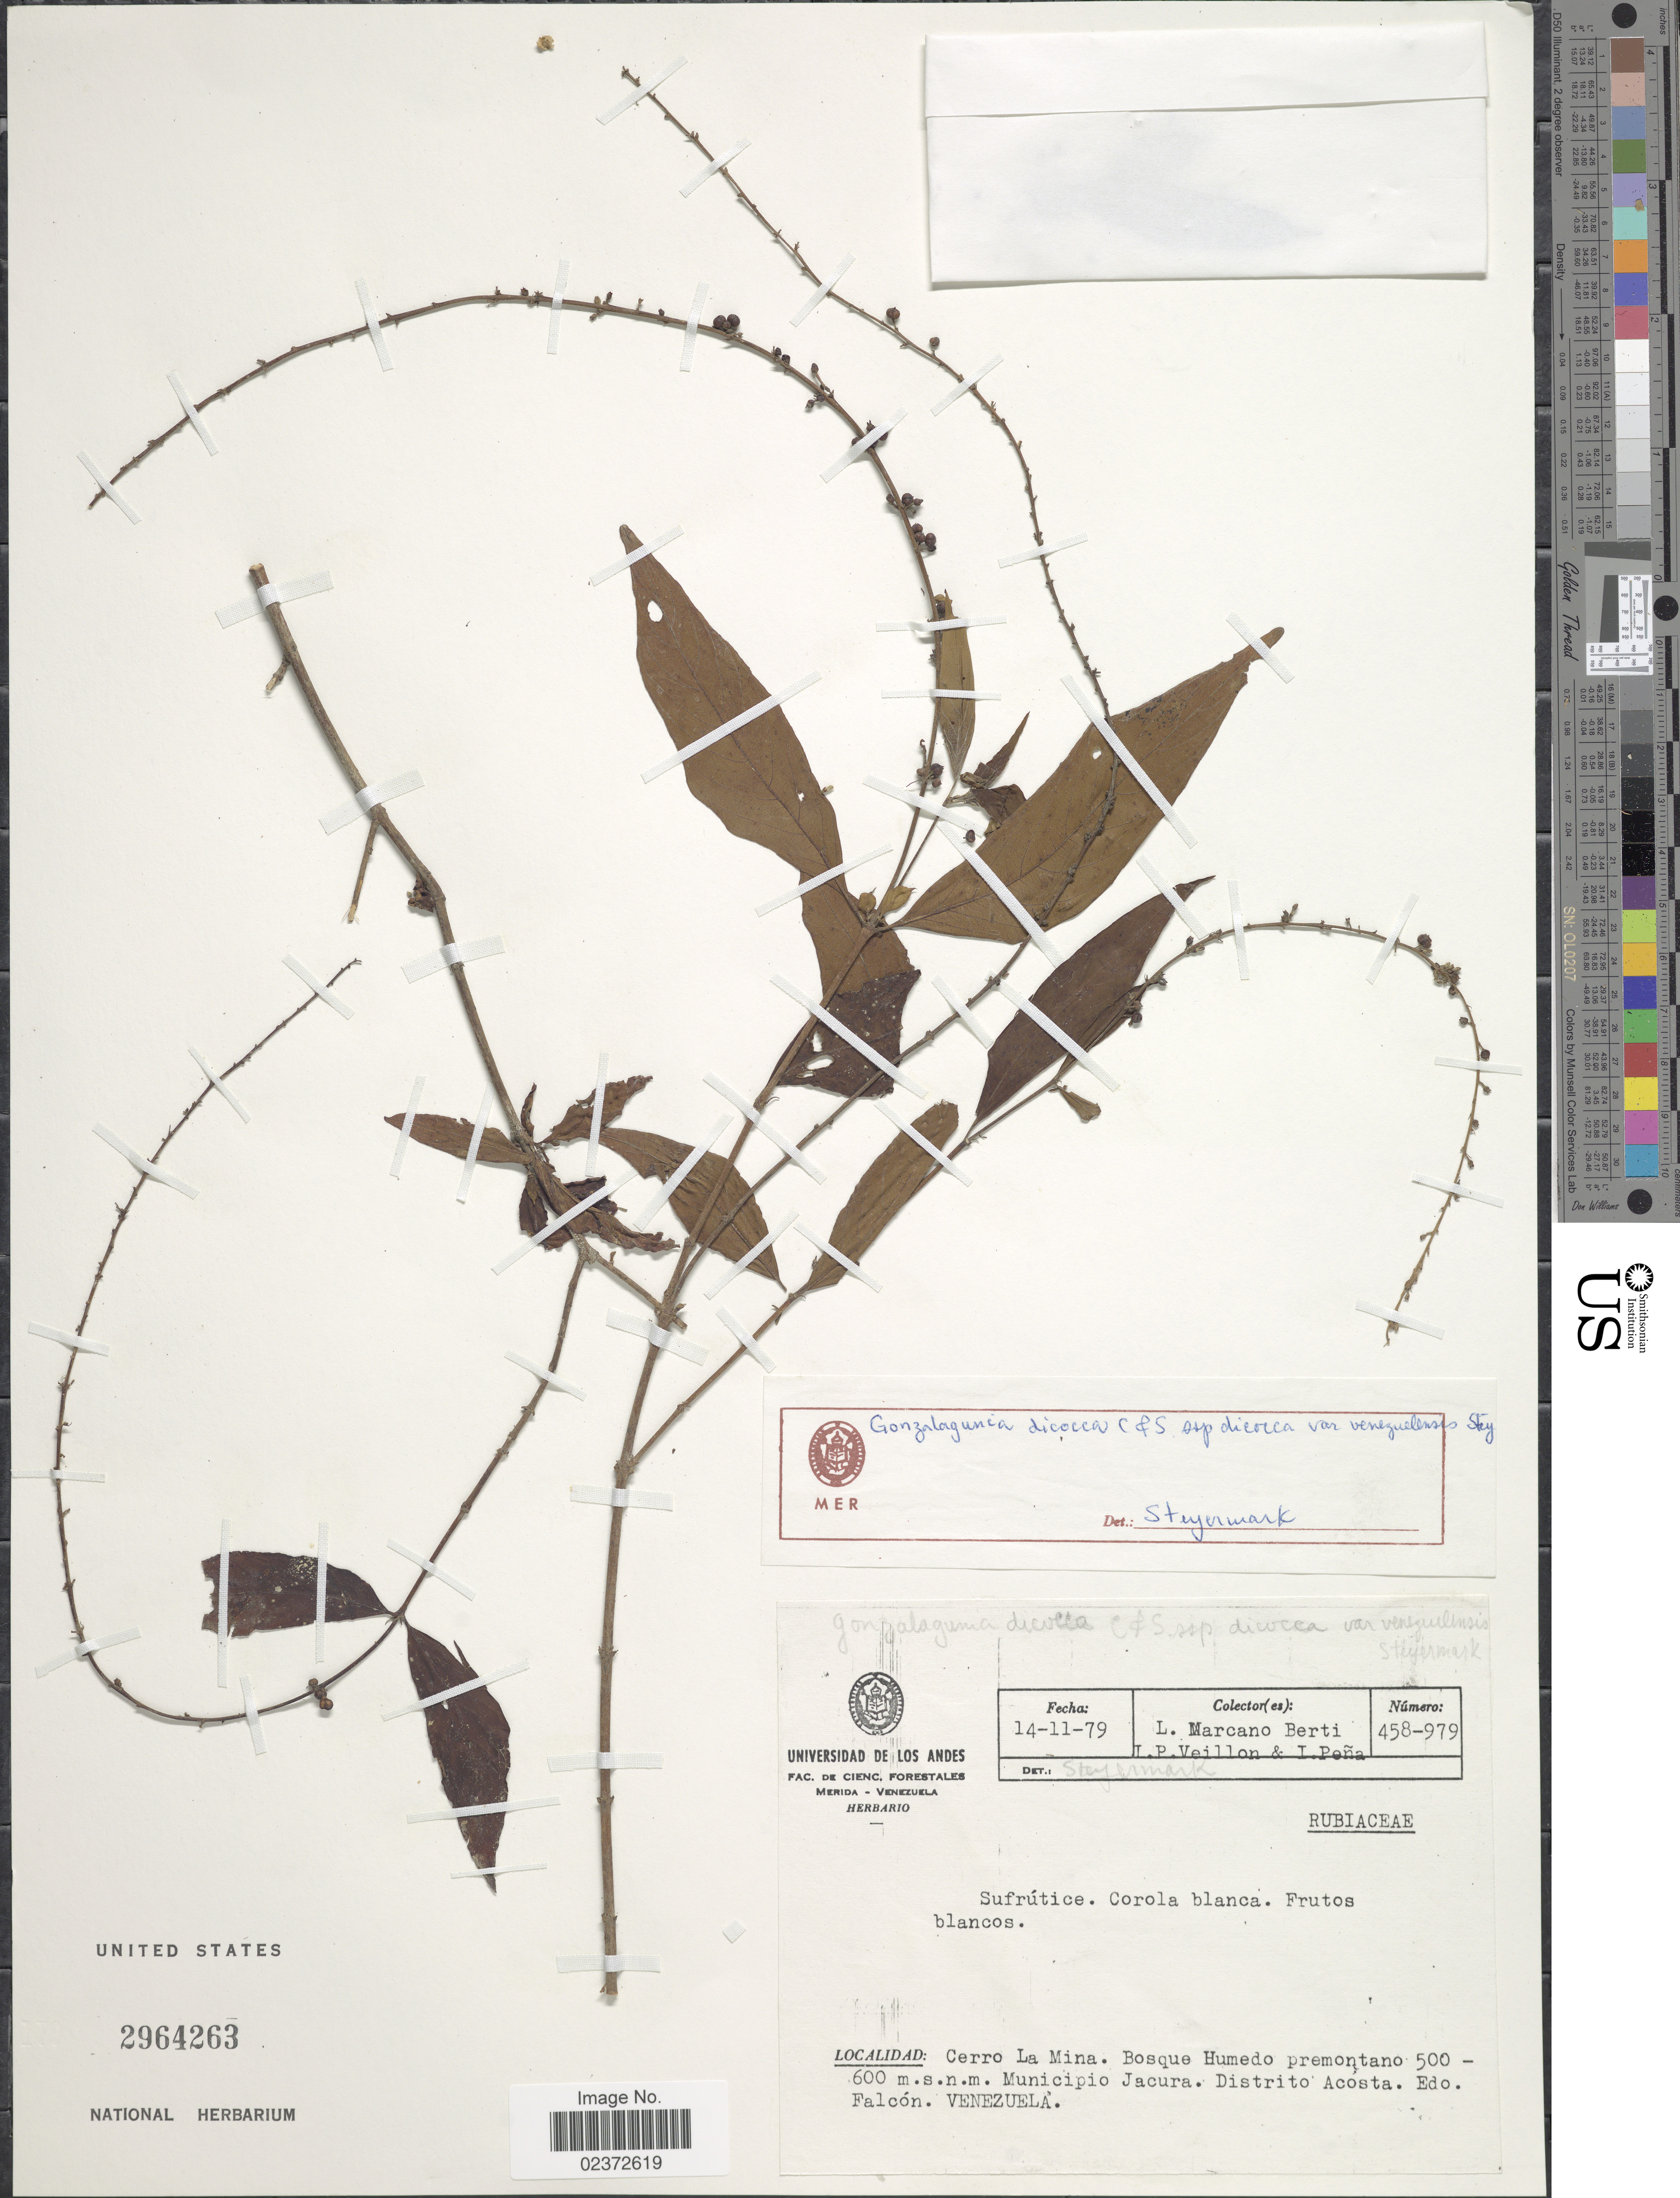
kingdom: Plantae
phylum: Tracheophyta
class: Magnoliopsida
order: Gentianales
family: Rubiaceae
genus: Gonzalagunia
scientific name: Gonzalagunia dicocca subsp. venezuelensis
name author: Steyerm.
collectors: L. Marcano-Berti, J. Veillon & I. Pena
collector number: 458-979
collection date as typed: Transcribed d/m/y: 14/11/79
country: Venezuela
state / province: Falcón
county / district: Jacura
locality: Cerro La Mina. bosque humedo premontano. Municipio Jacura. Distrito Acosta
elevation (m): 500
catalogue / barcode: US 2964263